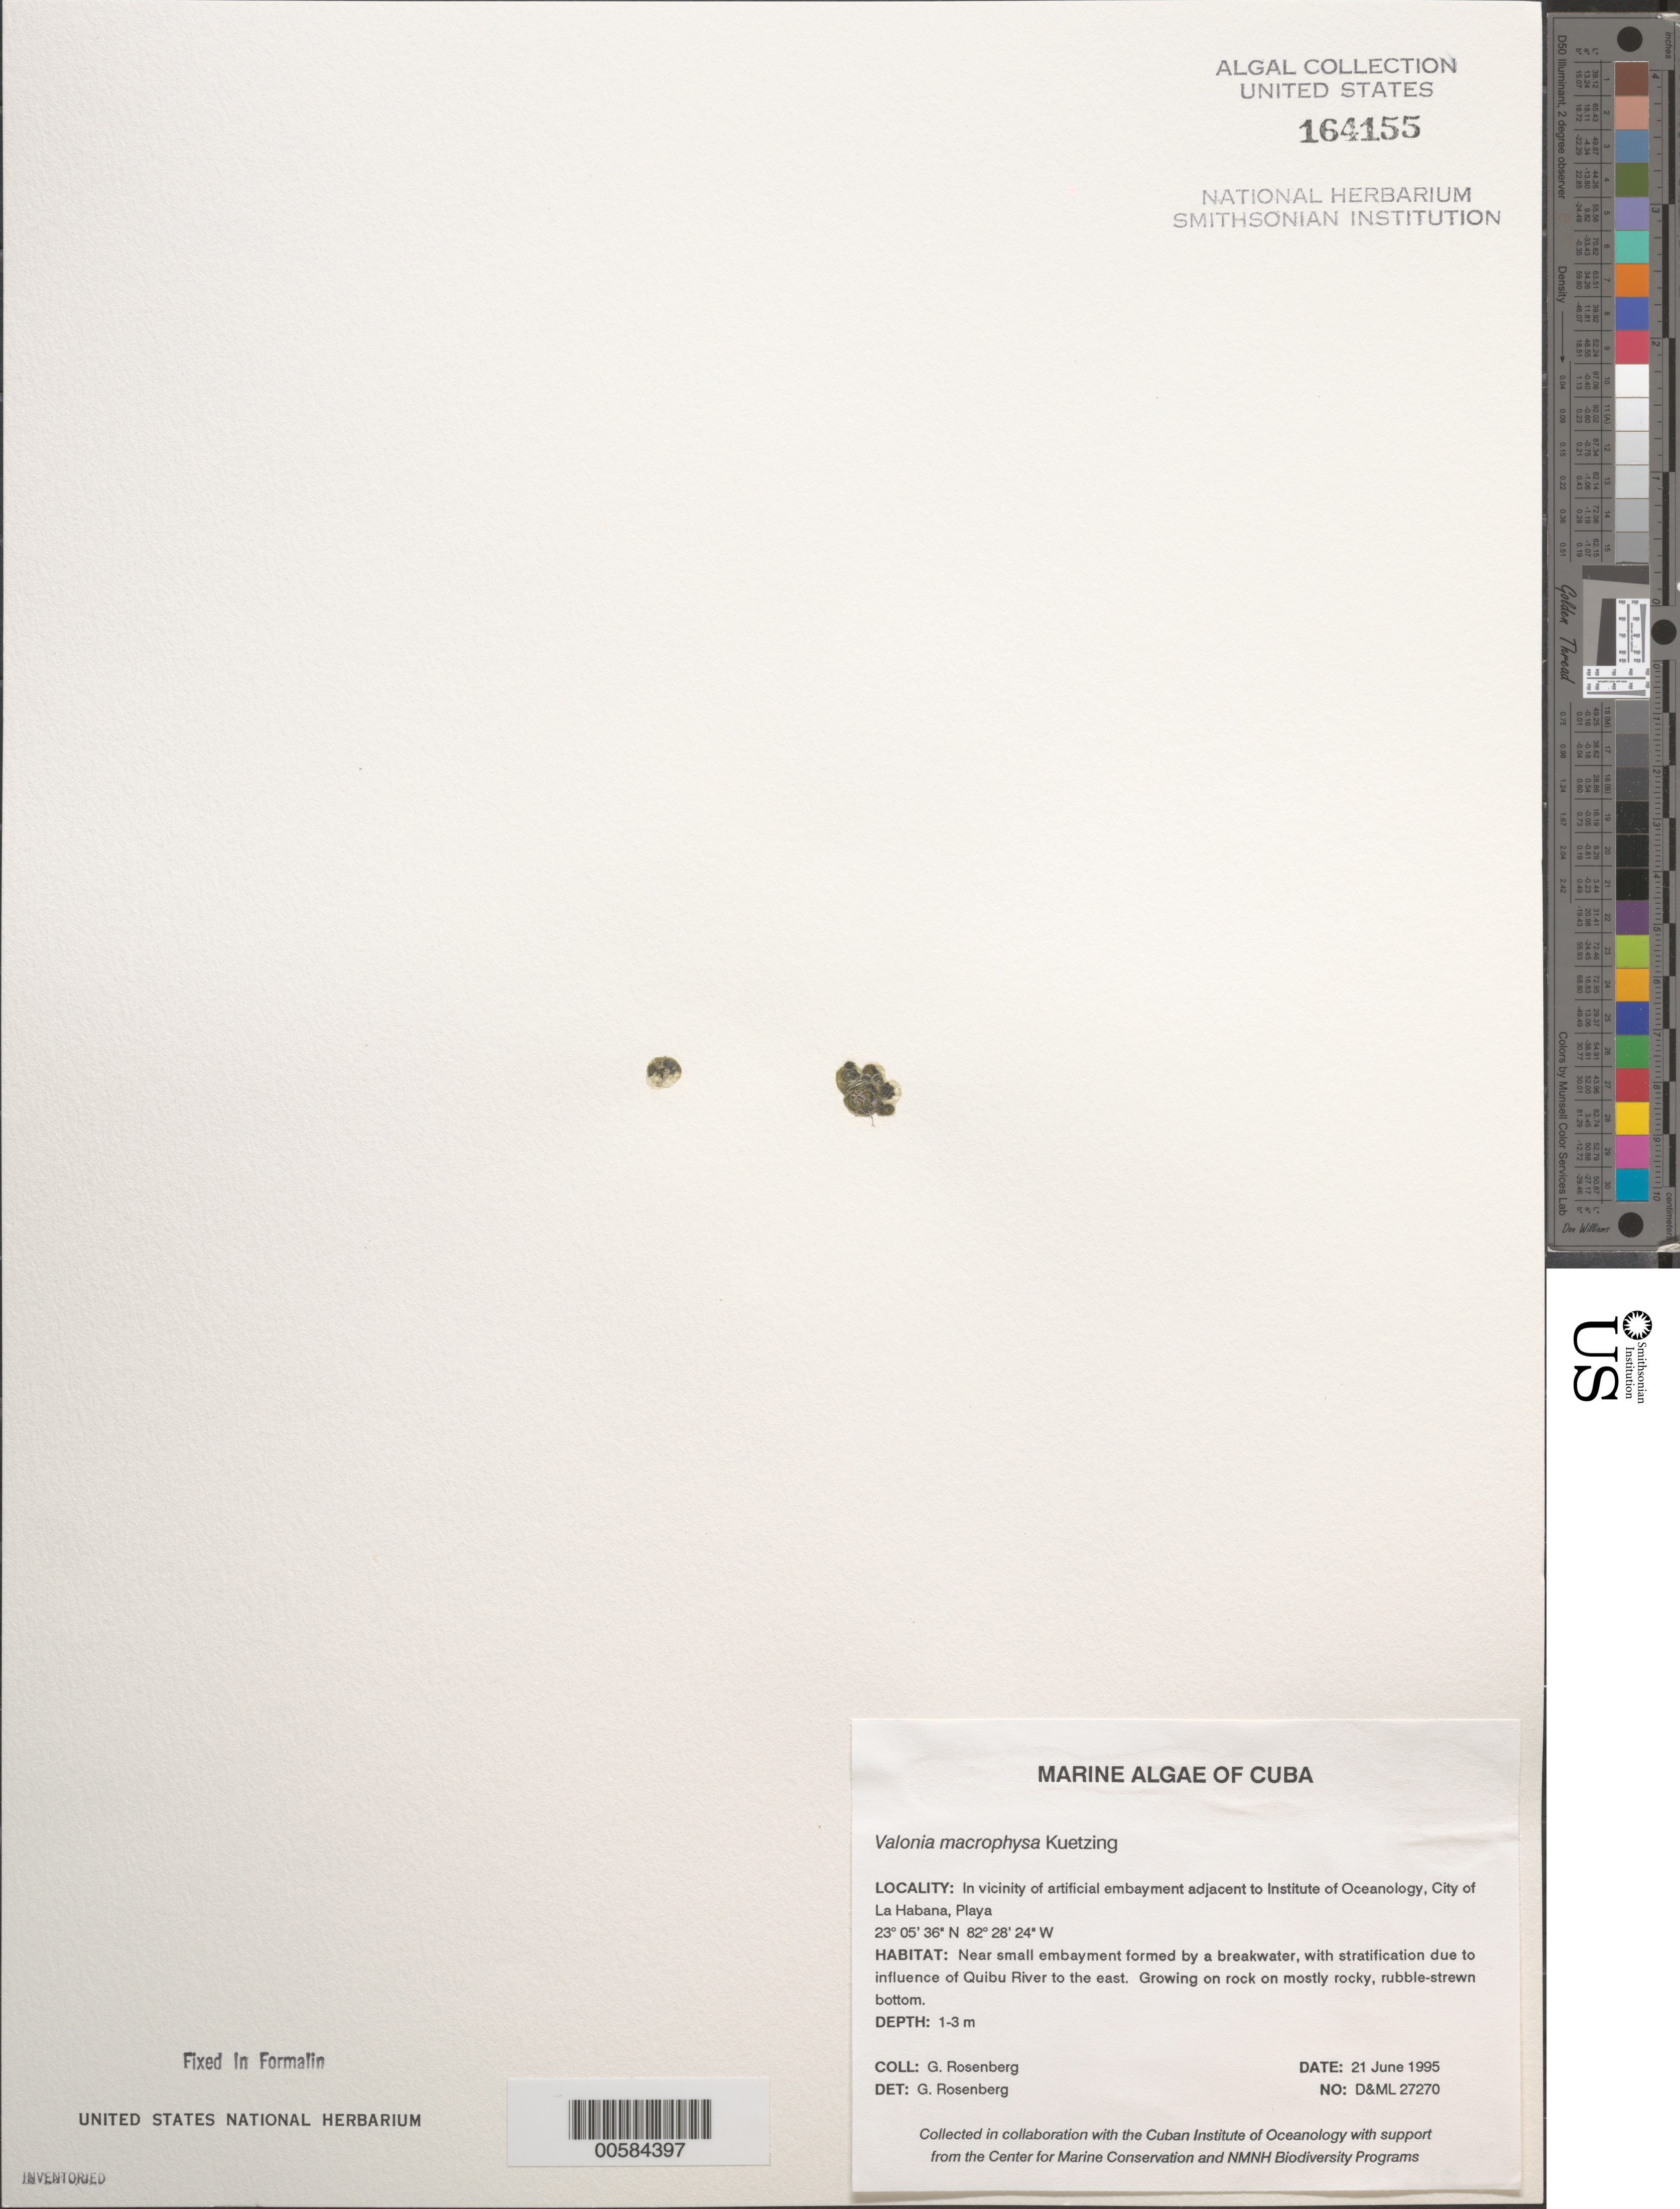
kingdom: Plantae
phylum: Chlorophyta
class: Ulvophyceae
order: Siphonocladales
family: Valoniaceae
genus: Valonia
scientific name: Valonia macrophysa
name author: Kütz.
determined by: Rosenberg, G.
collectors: G. Rosenberg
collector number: D&ML 27270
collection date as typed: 21 Jun 1995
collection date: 1995-06-21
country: Cuba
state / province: La Habana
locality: La habana, playa, by institute of oceanology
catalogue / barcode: US 164155